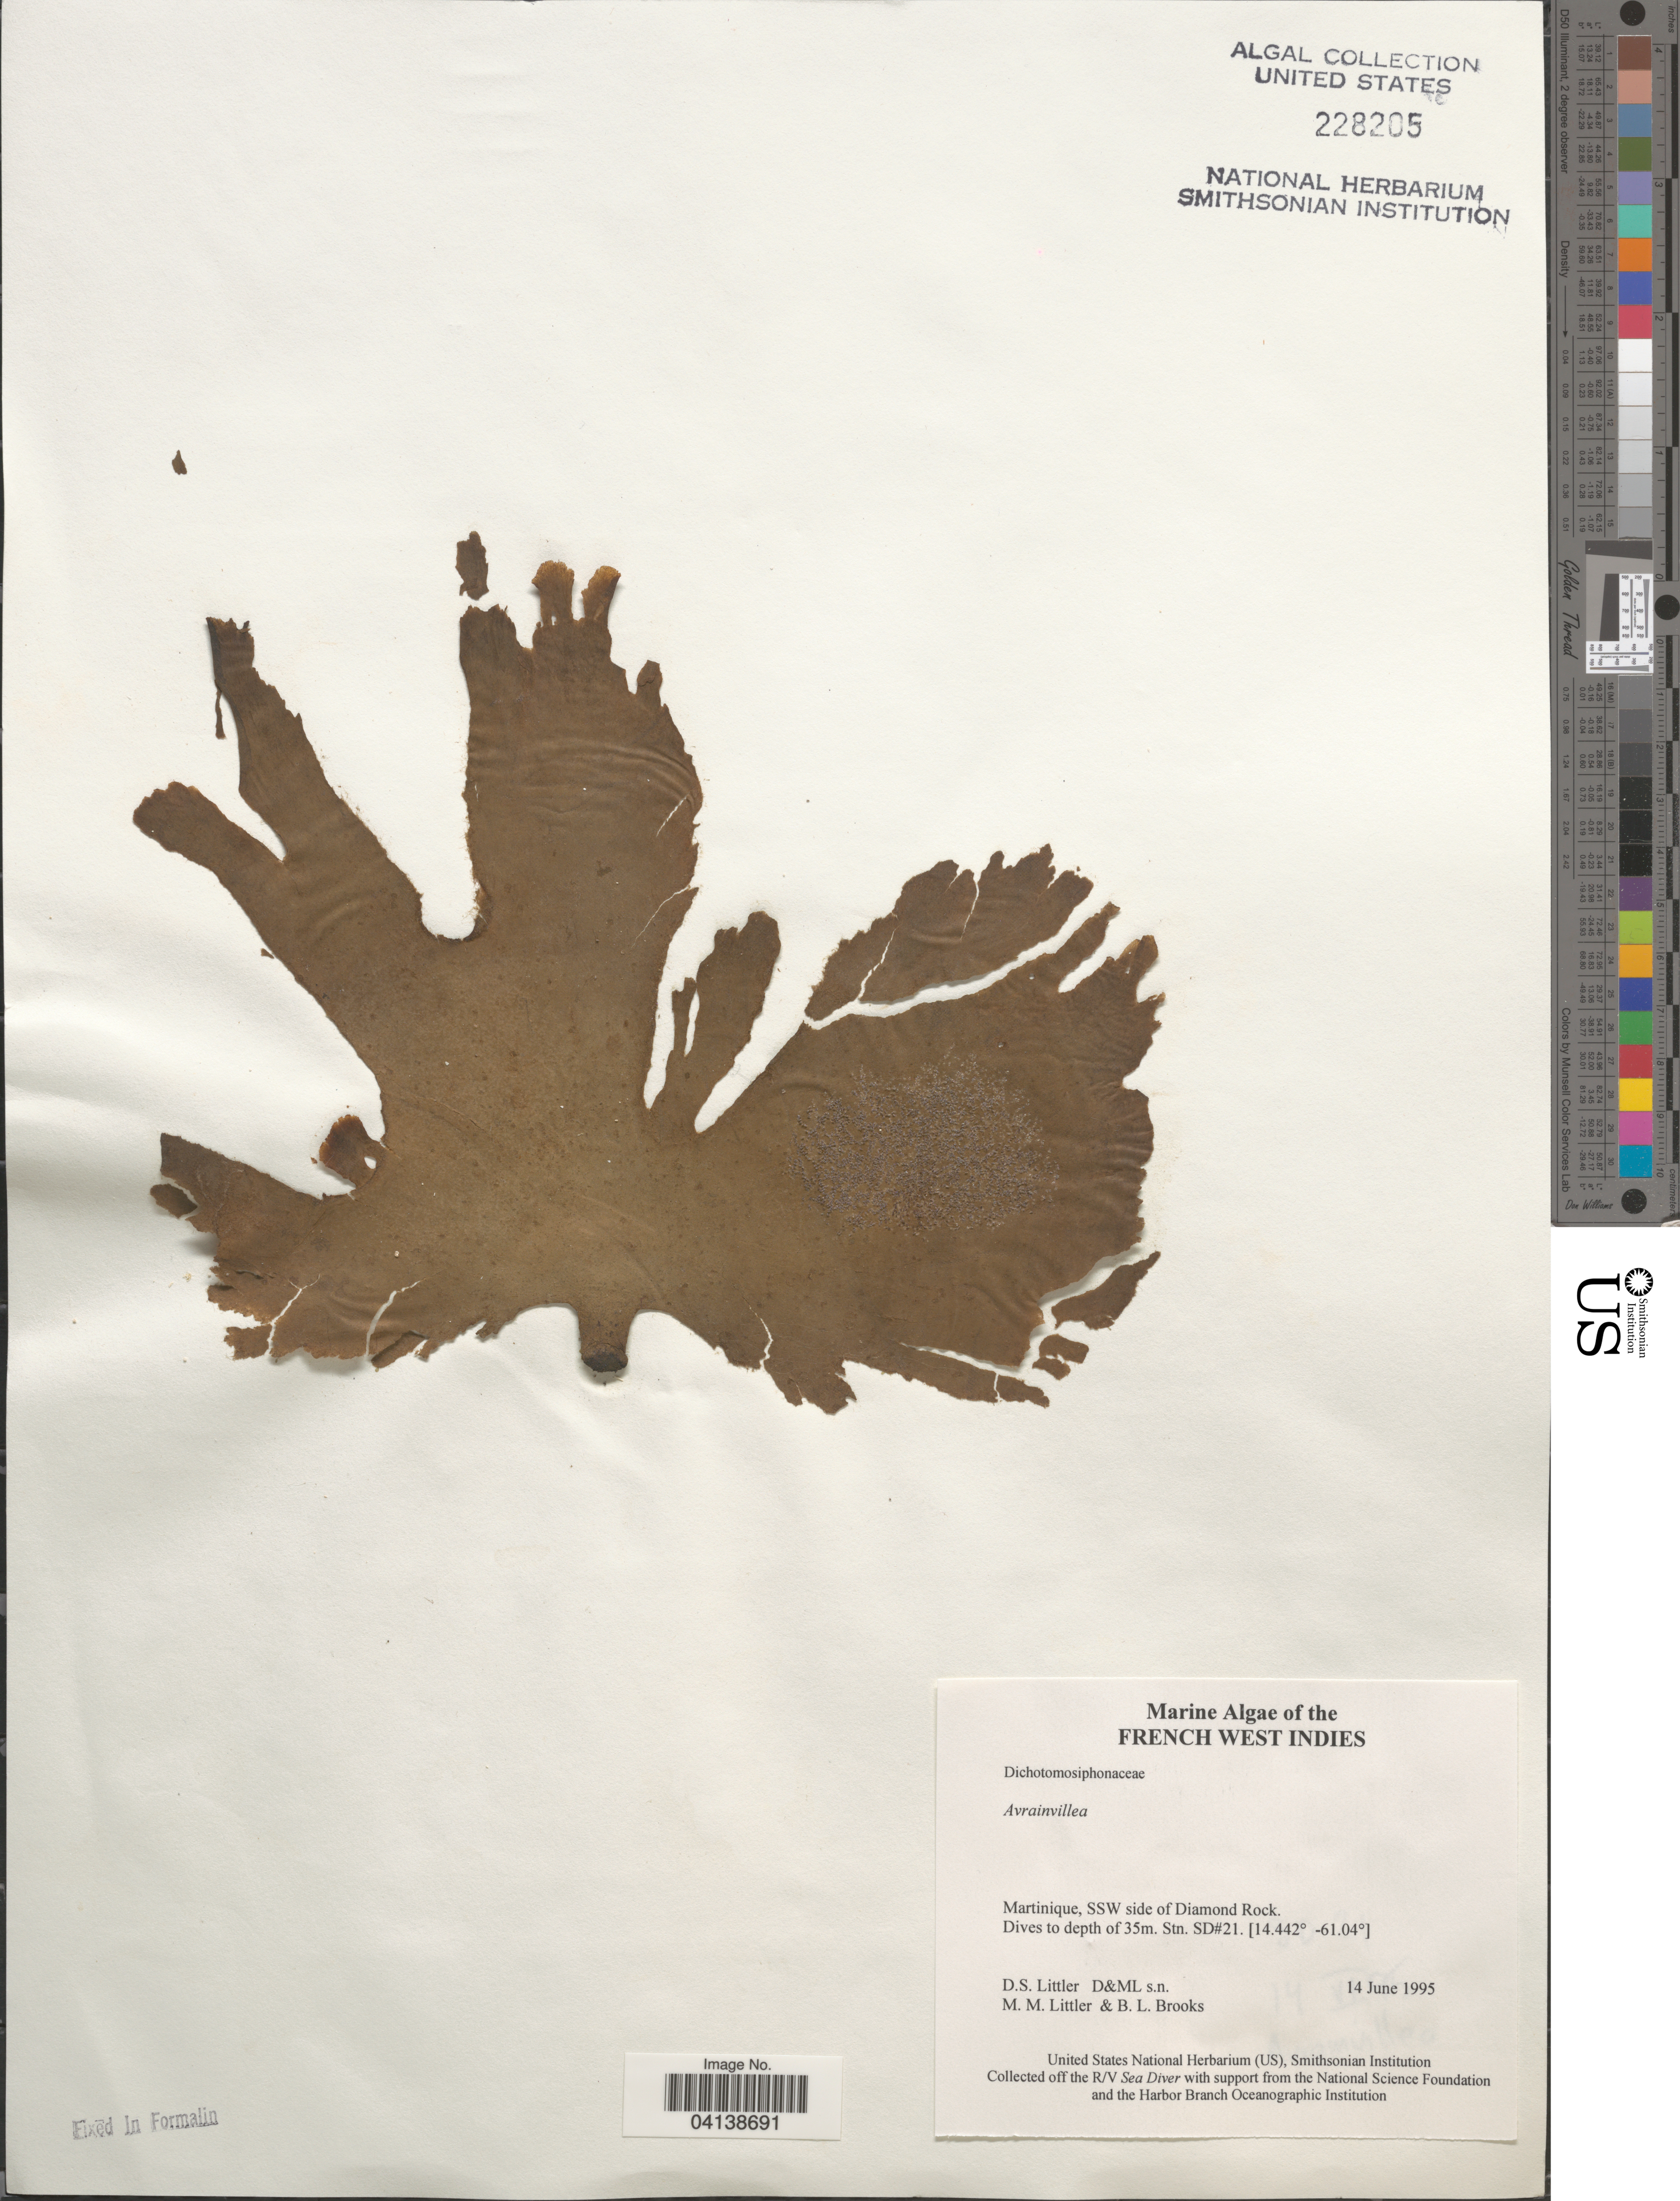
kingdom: Plantae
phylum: Chlorophyta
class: Ulvophyceae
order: Bryopsidales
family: Dichotomosiphonaceae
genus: Avrainvillea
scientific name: Avrainvillea sp.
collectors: D. S. Littler & B. Brooks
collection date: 1995-06-14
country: Martinique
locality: French West Indies. SSW side of Diamond Rock. Stn. SD#21.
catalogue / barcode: US 228205